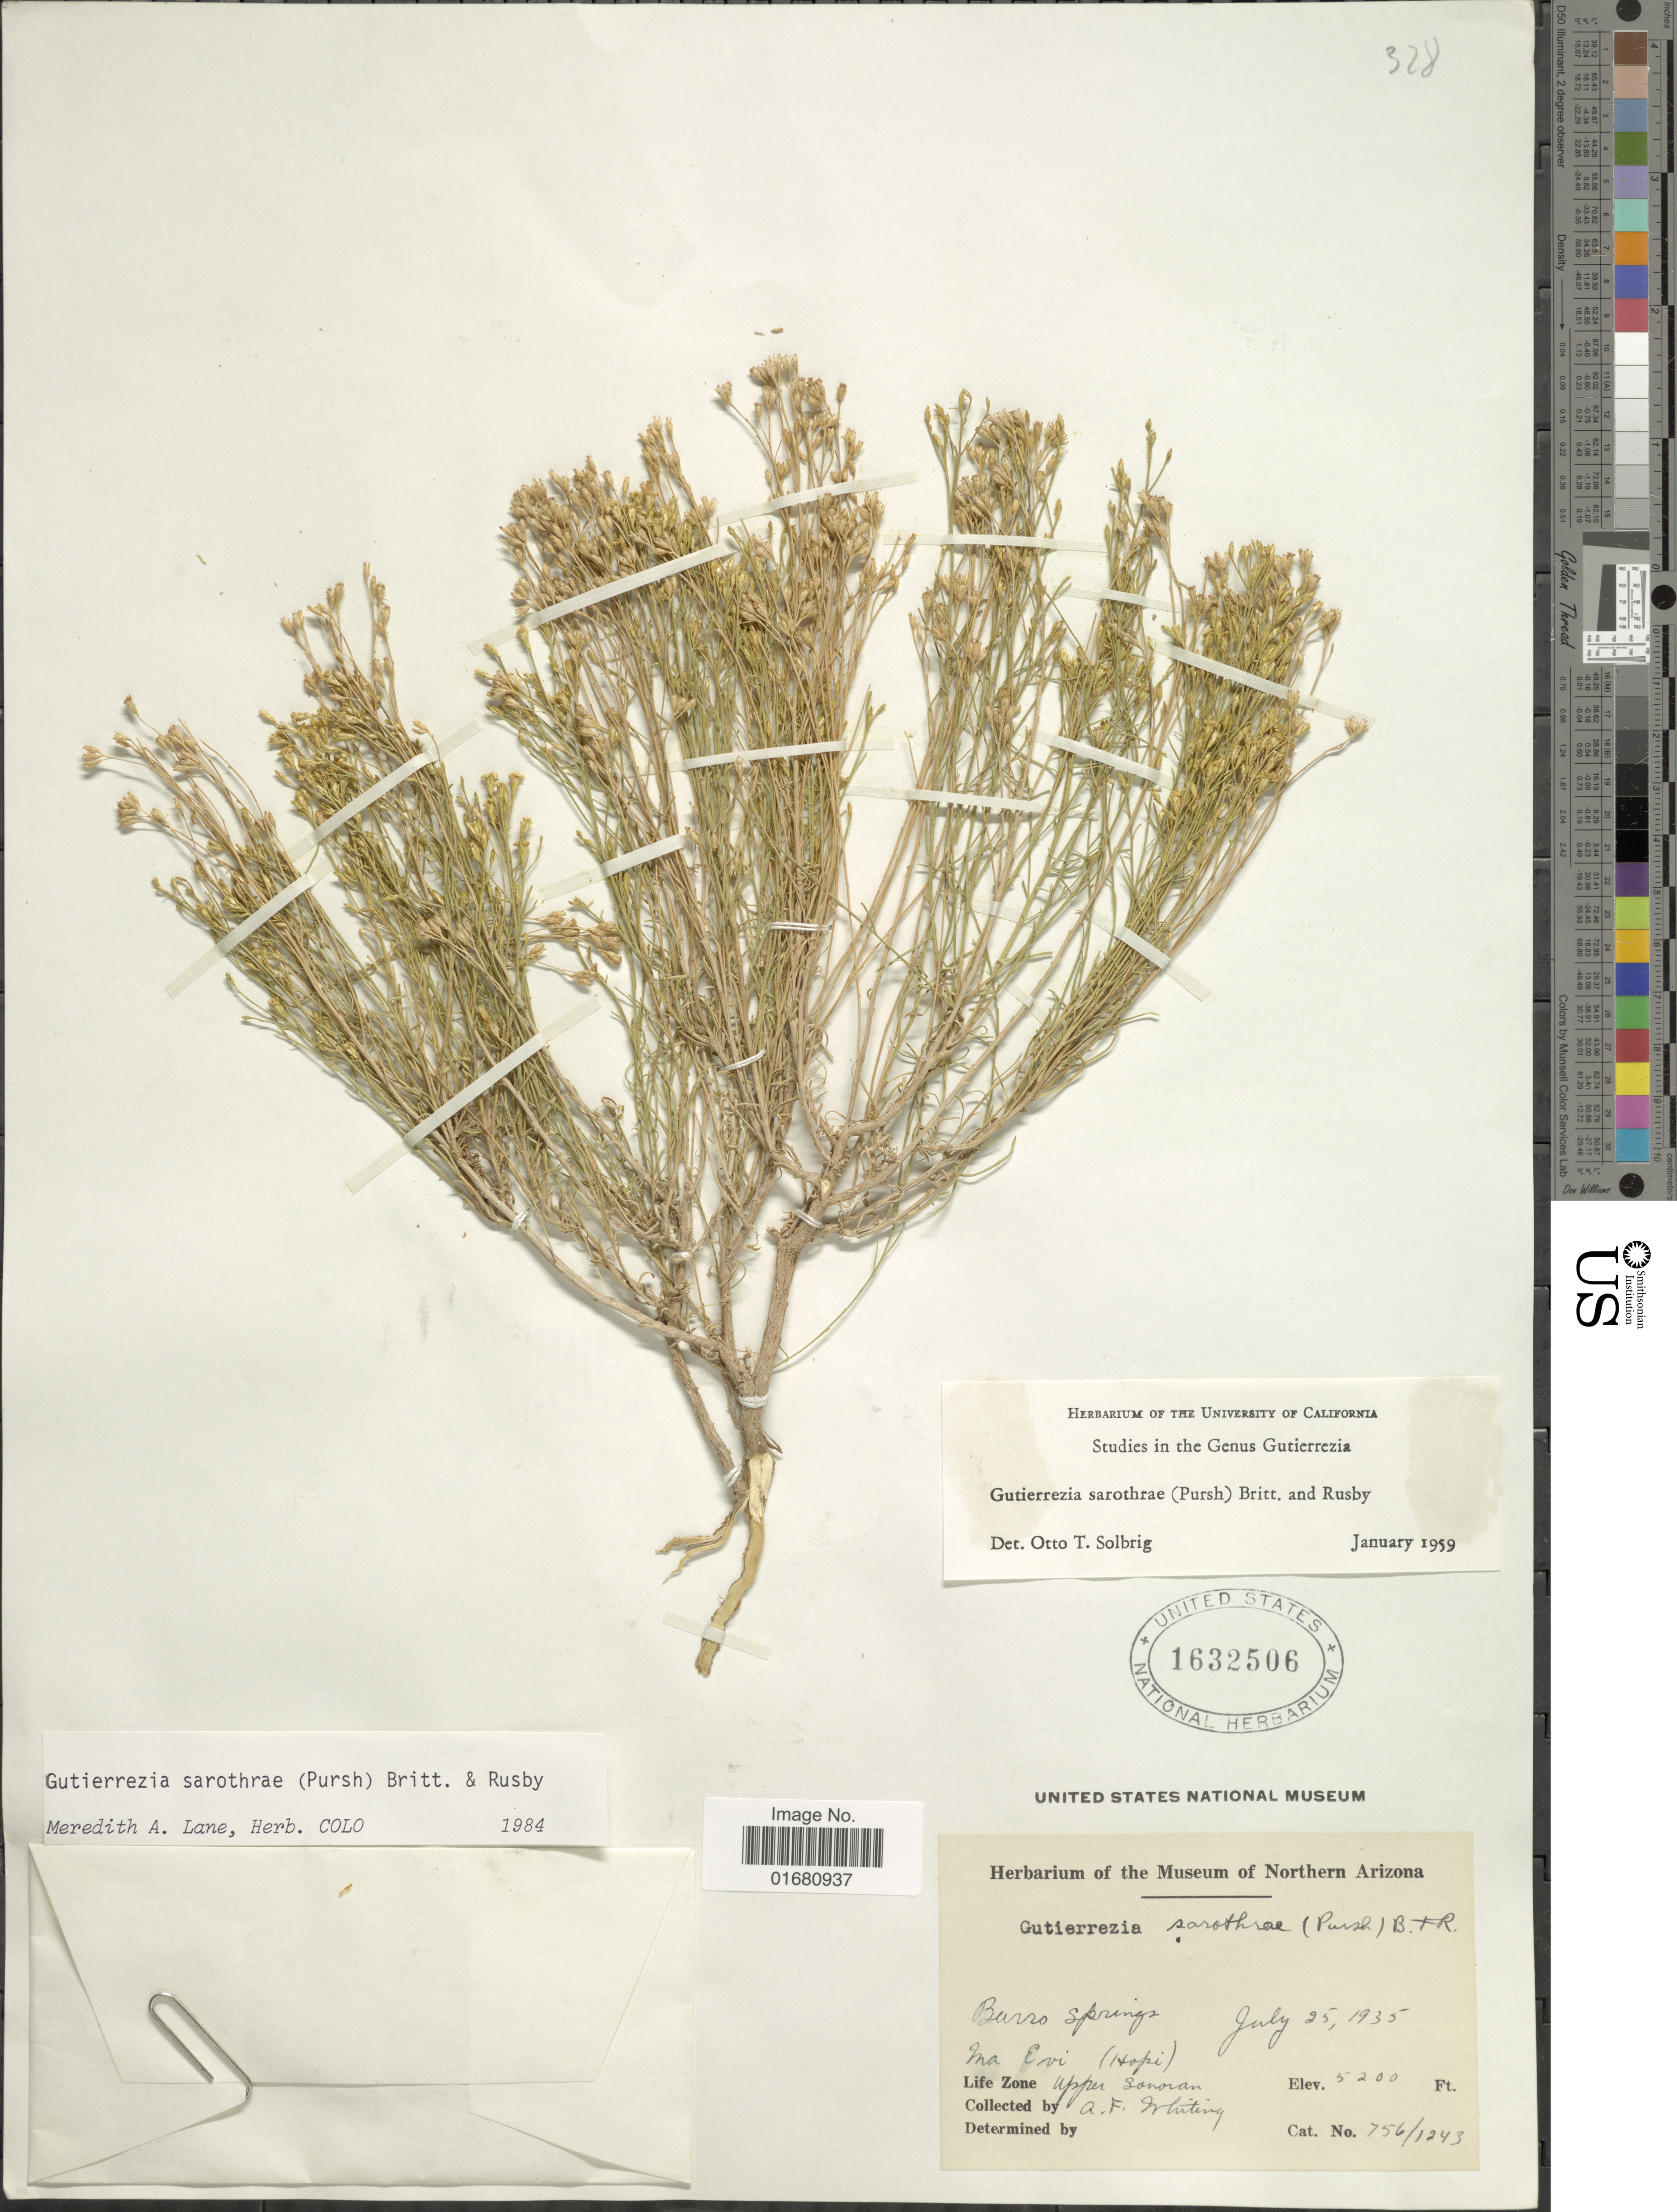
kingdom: Plantae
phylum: Tracheophyta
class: Magnoliopsida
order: Asterales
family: Asteraceae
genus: Gutierrezia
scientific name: Gutierrezia sarothrae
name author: (Pursh) Britton & Rusby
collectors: A. F. Whiting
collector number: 756/1243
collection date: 1935-07-25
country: United States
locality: Barro Springs, Ma E vi (Hopi), Upper Sonoran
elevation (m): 1585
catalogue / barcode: US 1632506